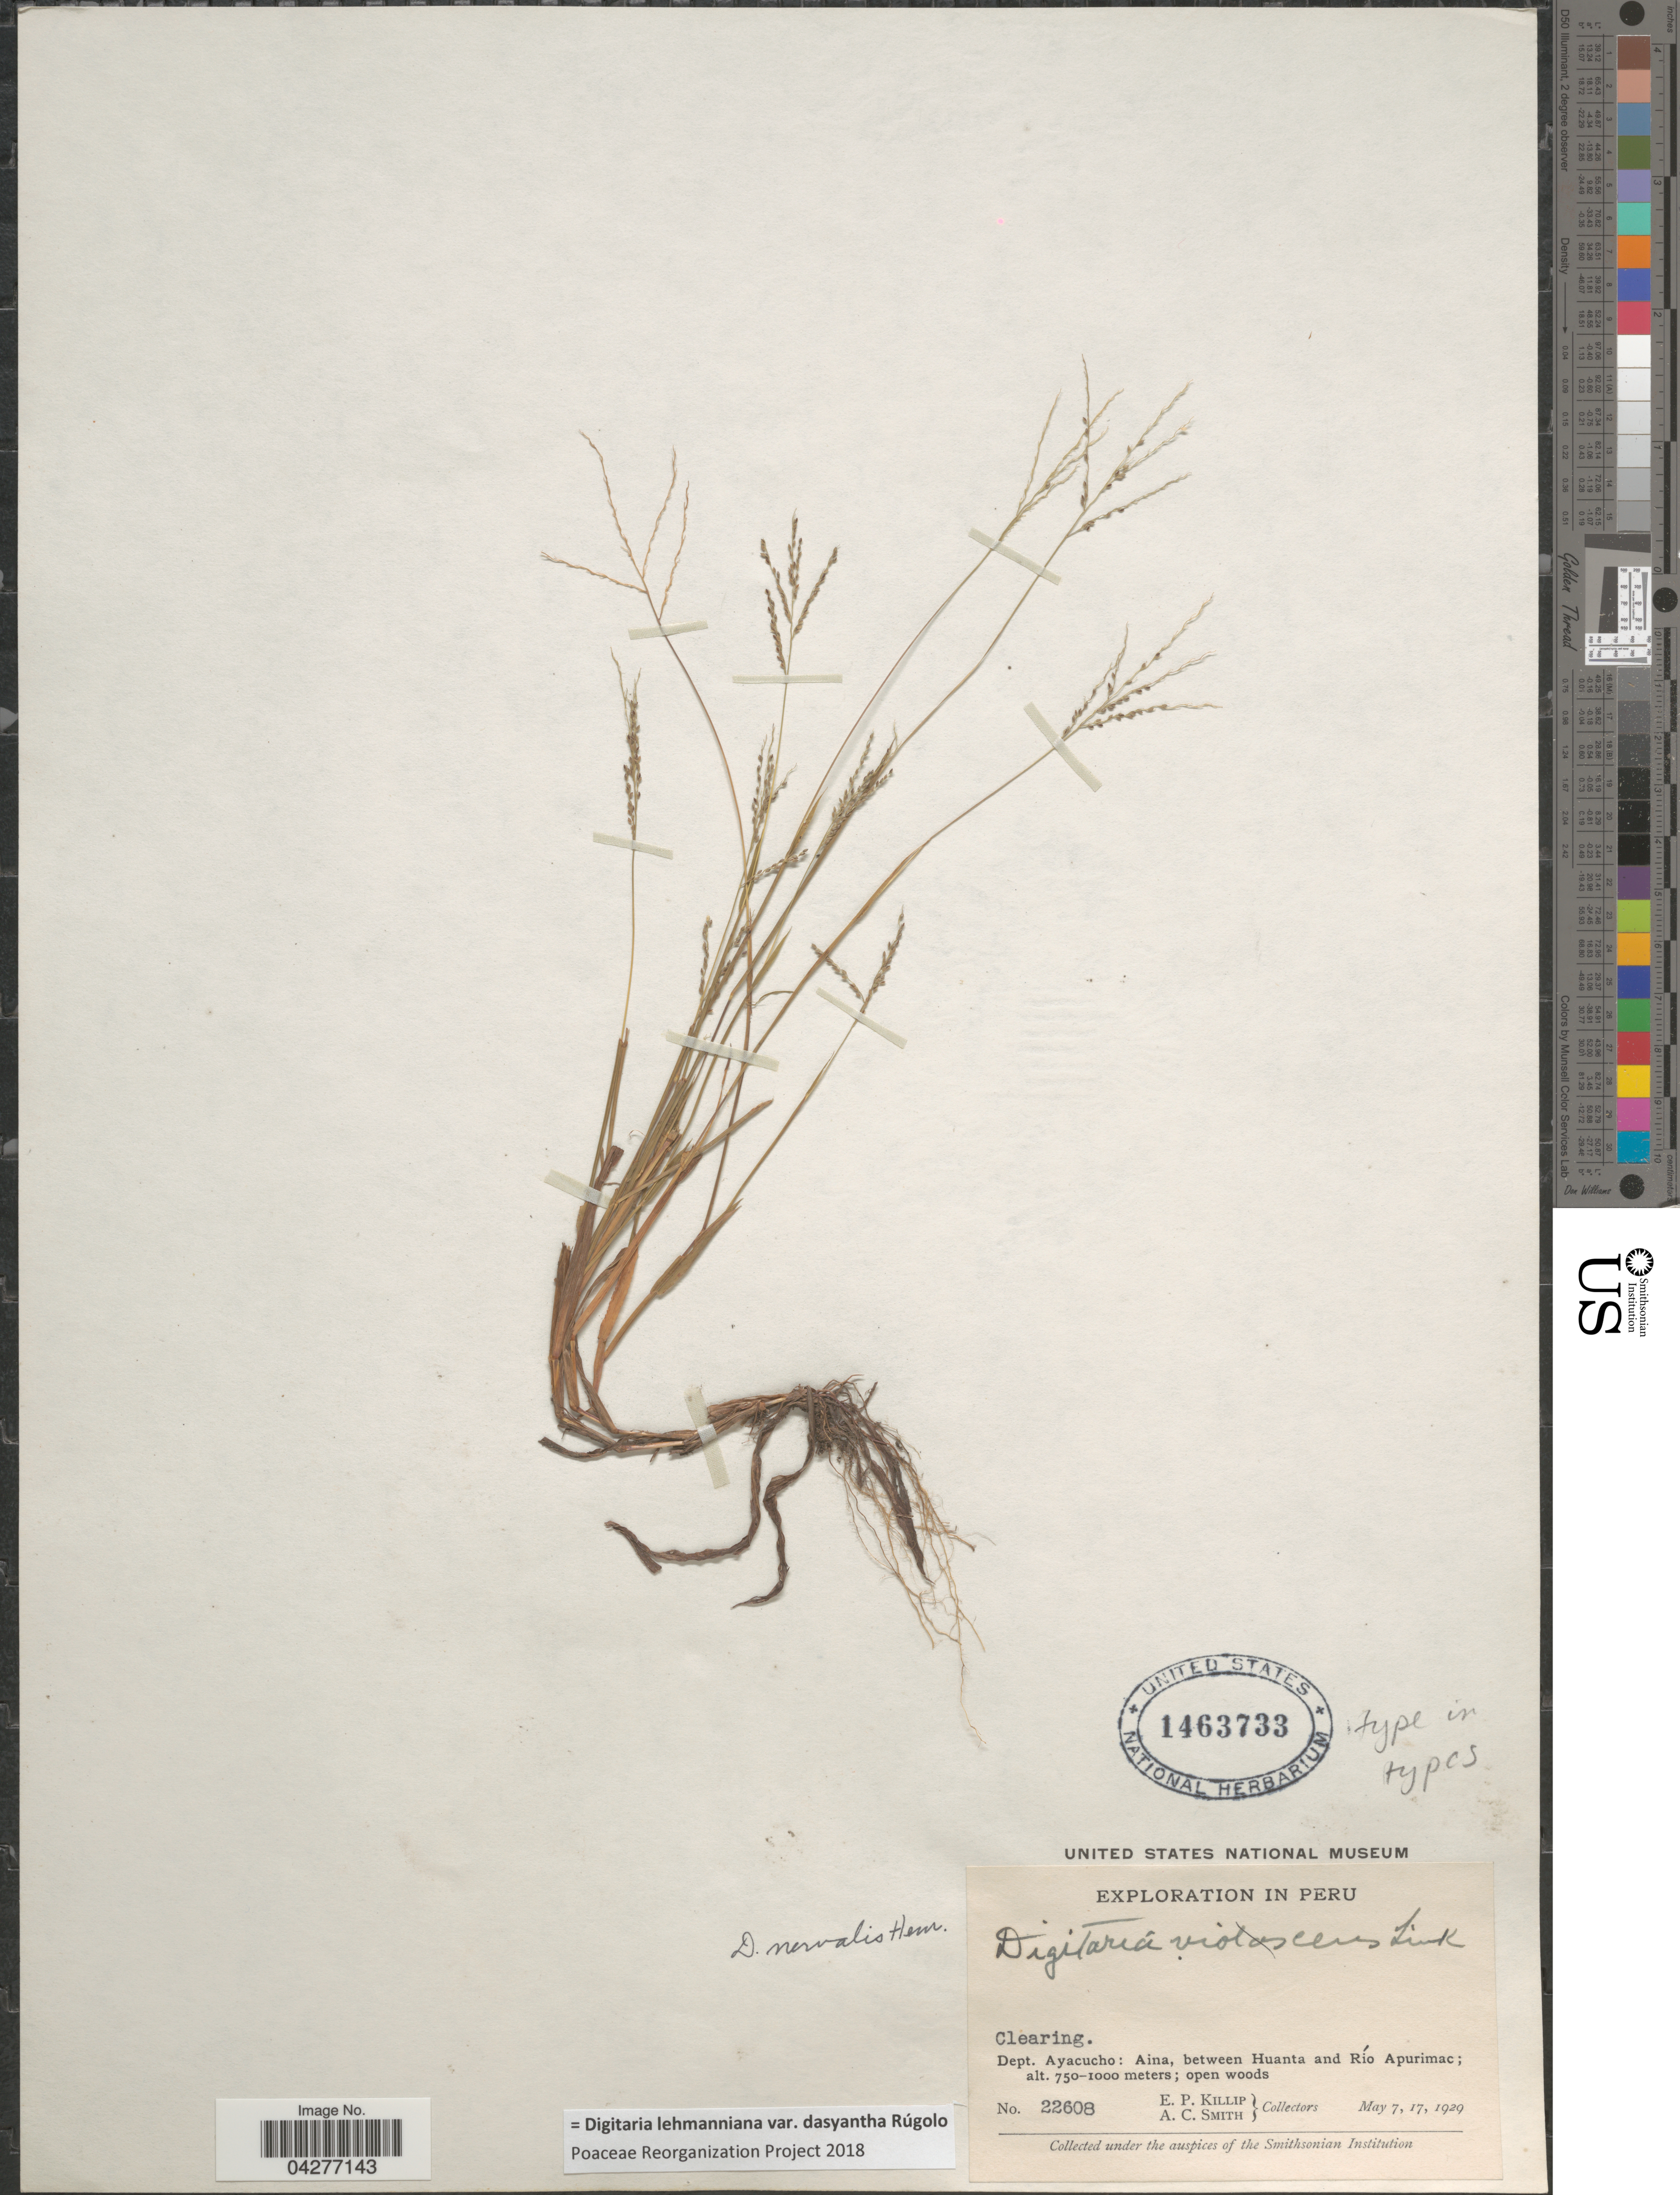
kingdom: Plantae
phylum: Tracheophyta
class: Liliopsida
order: Poales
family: Poaceae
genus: Digitaria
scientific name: Digitaria lehmanniana var. dasyantha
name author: Rúgolo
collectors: E. P. Killip & A. C. Smith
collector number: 22608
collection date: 1929-05-07/1929-05-17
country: Peru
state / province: Ayacucho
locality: Exploration in Peru. Dept. Ayacucho: Aina, between Huanta and Río Apurimac.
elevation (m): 750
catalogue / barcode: US 1463733